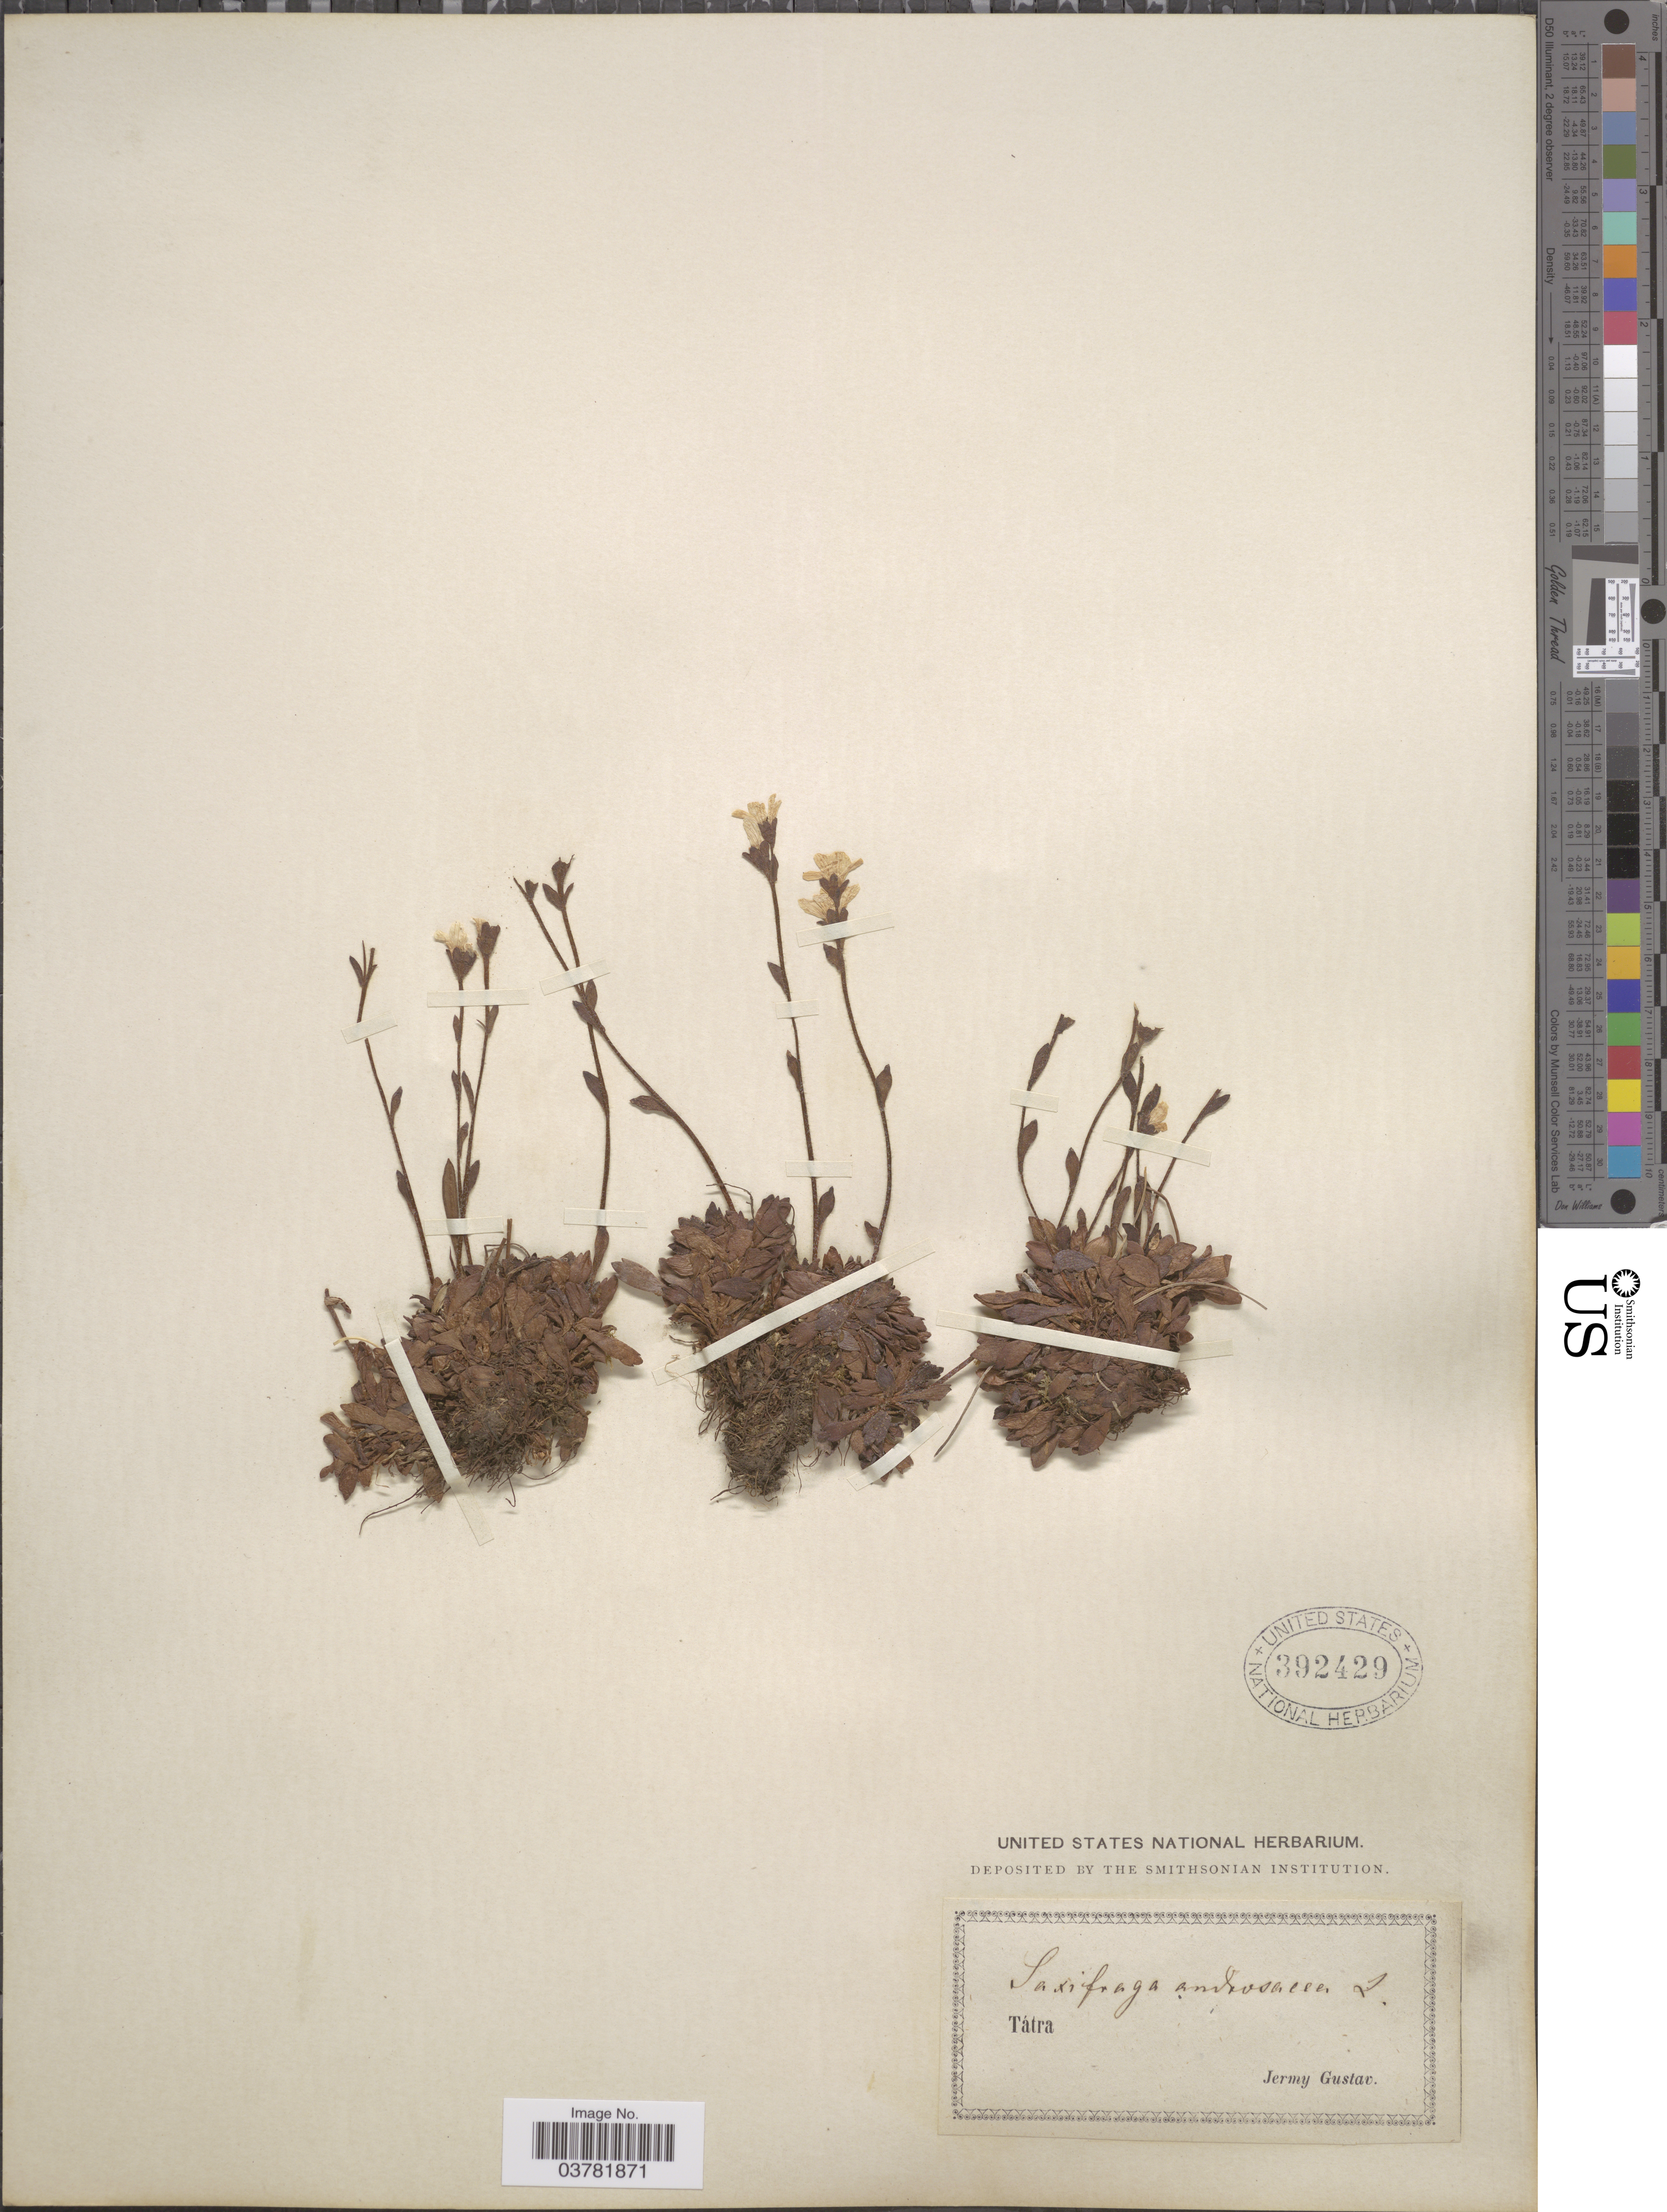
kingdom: Plantae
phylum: Tracheophyta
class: Magnoliopsida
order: Saxifragales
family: Saxifragaceae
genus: Saxifraga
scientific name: Saxifraga androsacea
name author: L.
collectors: J. Gustav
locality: Tátra.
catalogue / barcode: US 392429